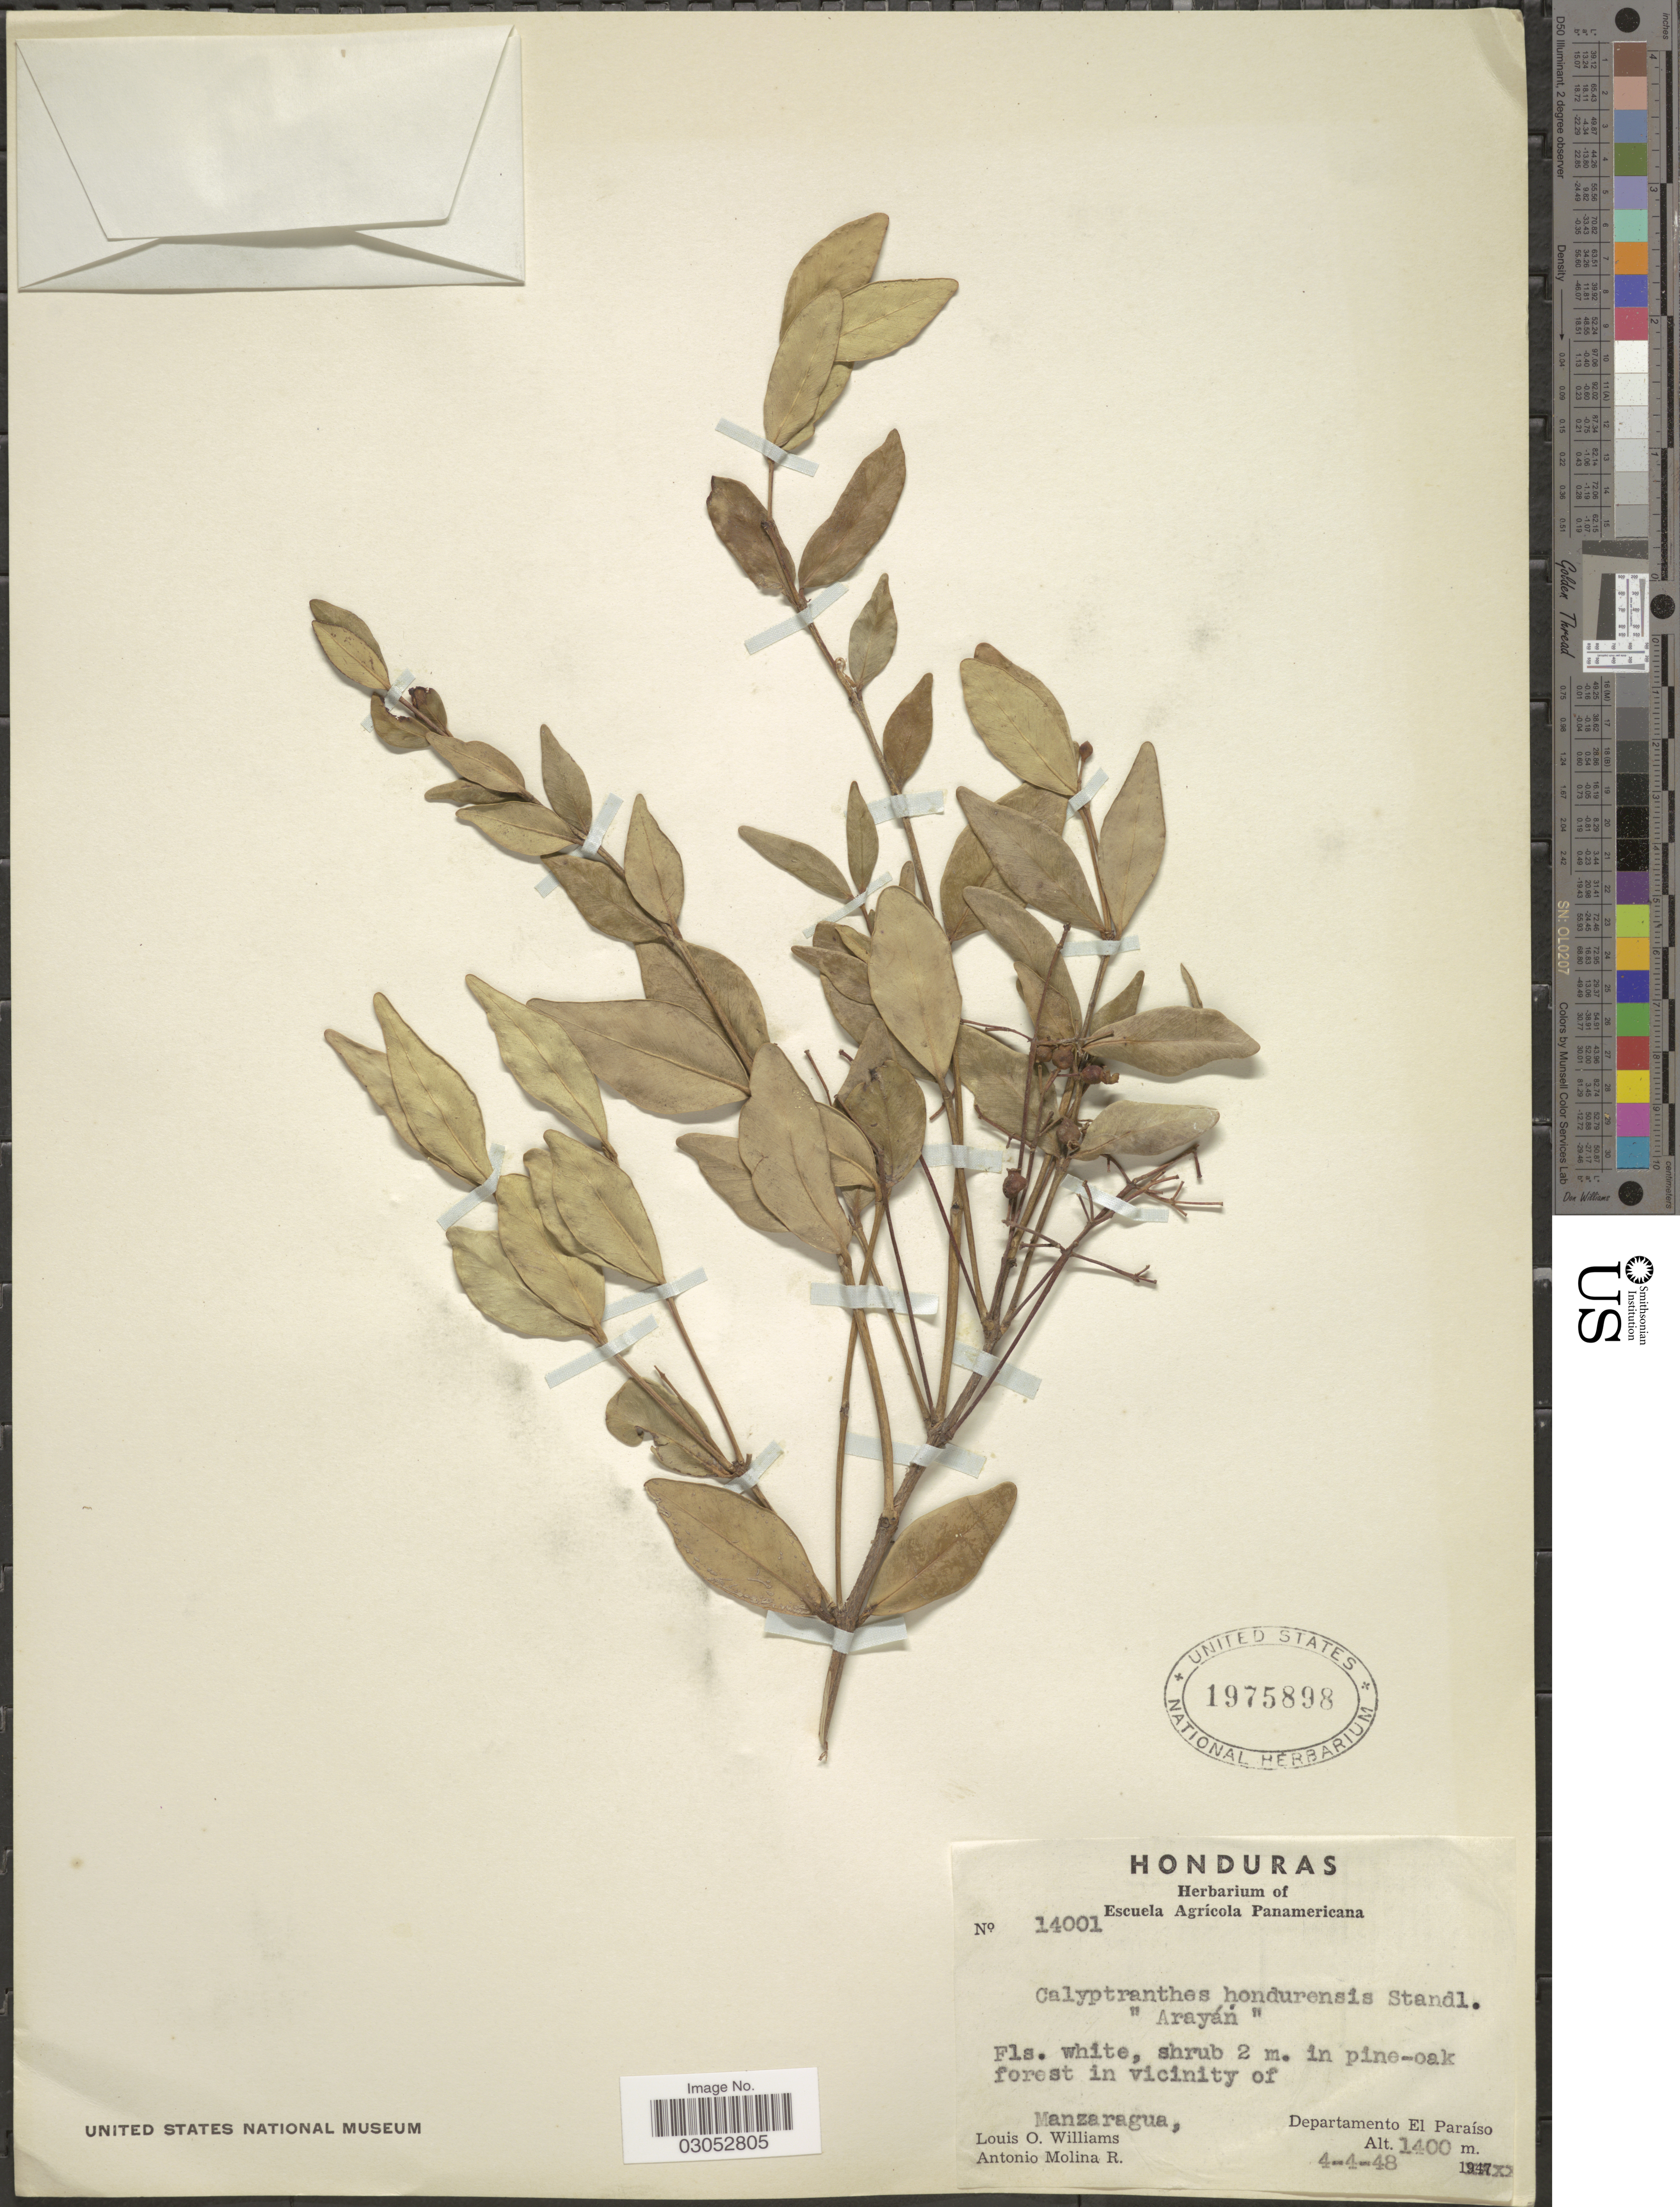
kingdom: Plantae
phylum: Tracheophyta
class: Magnoliopsida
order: Myrtales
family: Myrtaceae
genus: Myrcia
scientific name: Myrcia hondurensis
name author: (Standl.) A.R. Lourenço & Sánchez-Cháv.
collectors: L. O. Williams & A. Molina R.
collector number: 14001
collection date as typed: Transcribed d/m/y: 4/4/48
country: Honduras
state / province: El Paraíso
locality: In pine-oak forest in vicinity of Manzaragua, Departamento El Paraíso.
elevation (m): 1400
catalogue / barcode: US 1975898